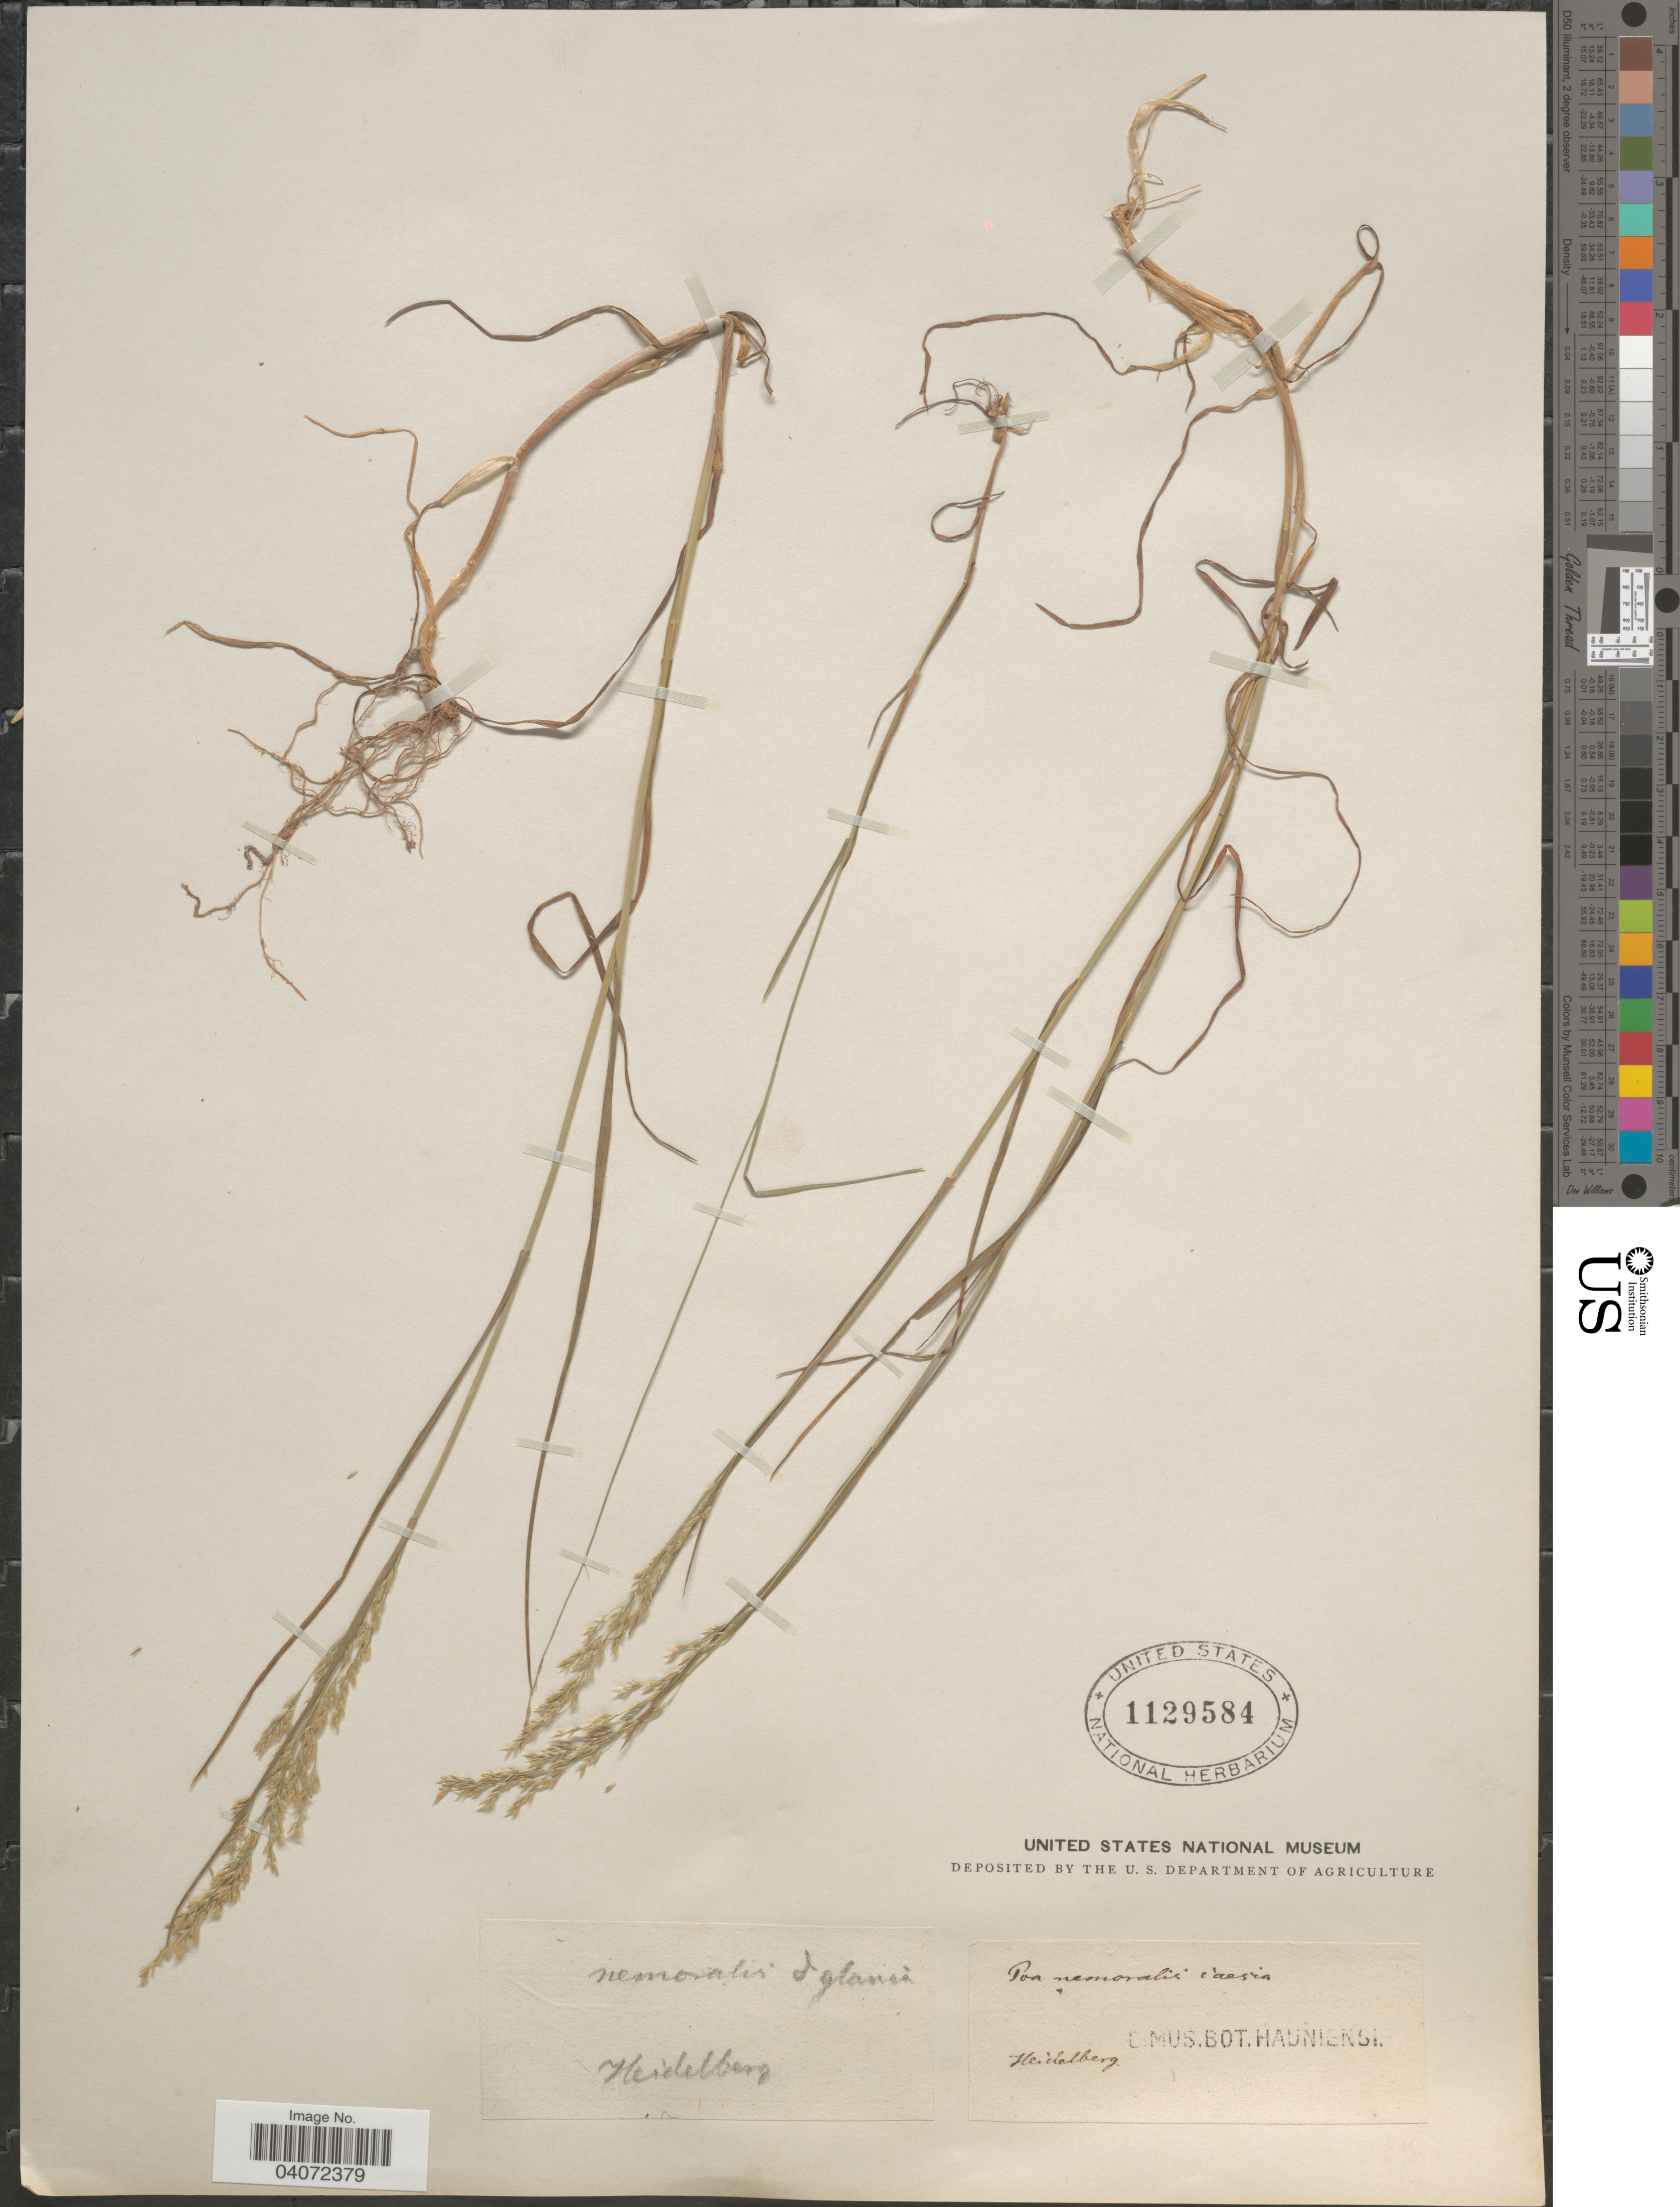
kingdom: Plantae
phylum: Tracheophyta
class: Liliopsida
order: Poales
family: Poaceae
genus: Poa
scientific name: Poa nemoralis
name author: L.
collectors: Ex herb. Museo Botanico Hauniensis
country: Germany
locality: Heidelberg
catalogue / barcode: US 1129584